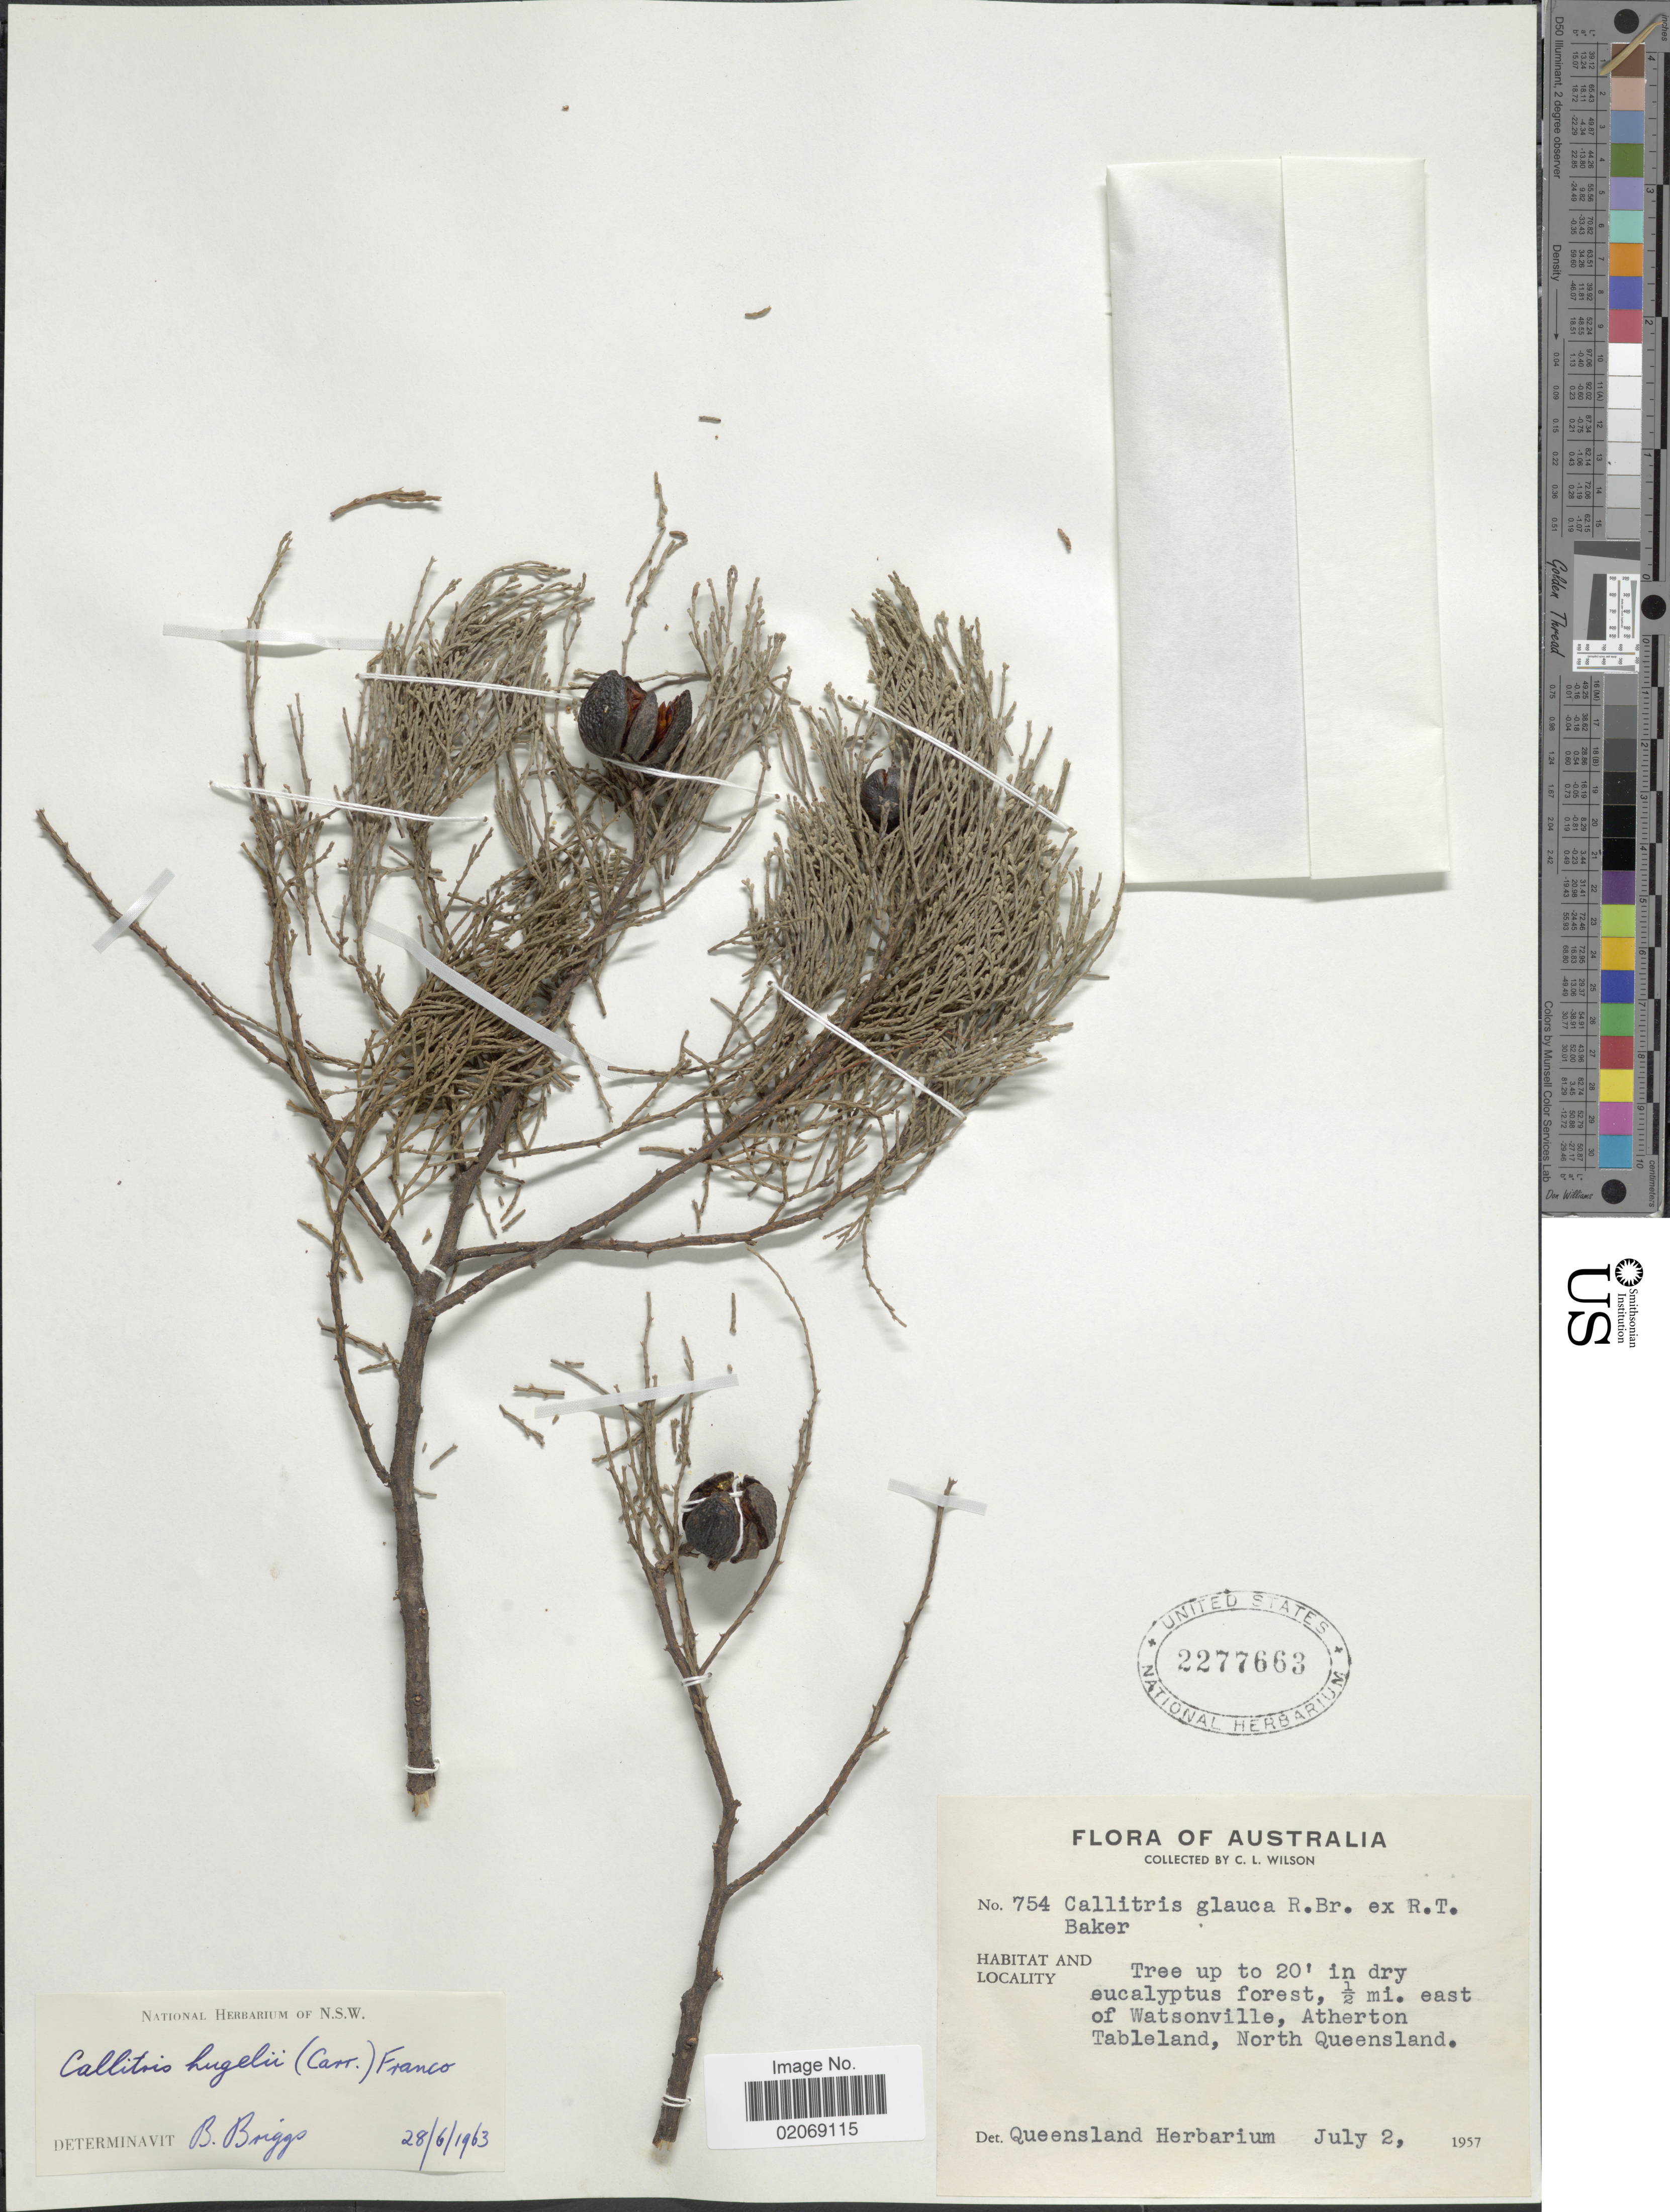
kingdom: Plantae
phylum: Tracheophyta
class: Pinopsida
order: Pinales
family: Cupressaceae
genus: Callitris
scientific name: Callitris columellaris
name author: F. Muell.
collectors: C. L. Wilson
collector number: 754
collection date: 1957-07-02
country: Australia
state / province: Queensland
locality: Eucalyptus forest, ½ mi. east of Watsonville, Atherton Tableland, North Queensland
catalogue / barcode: US 2277663